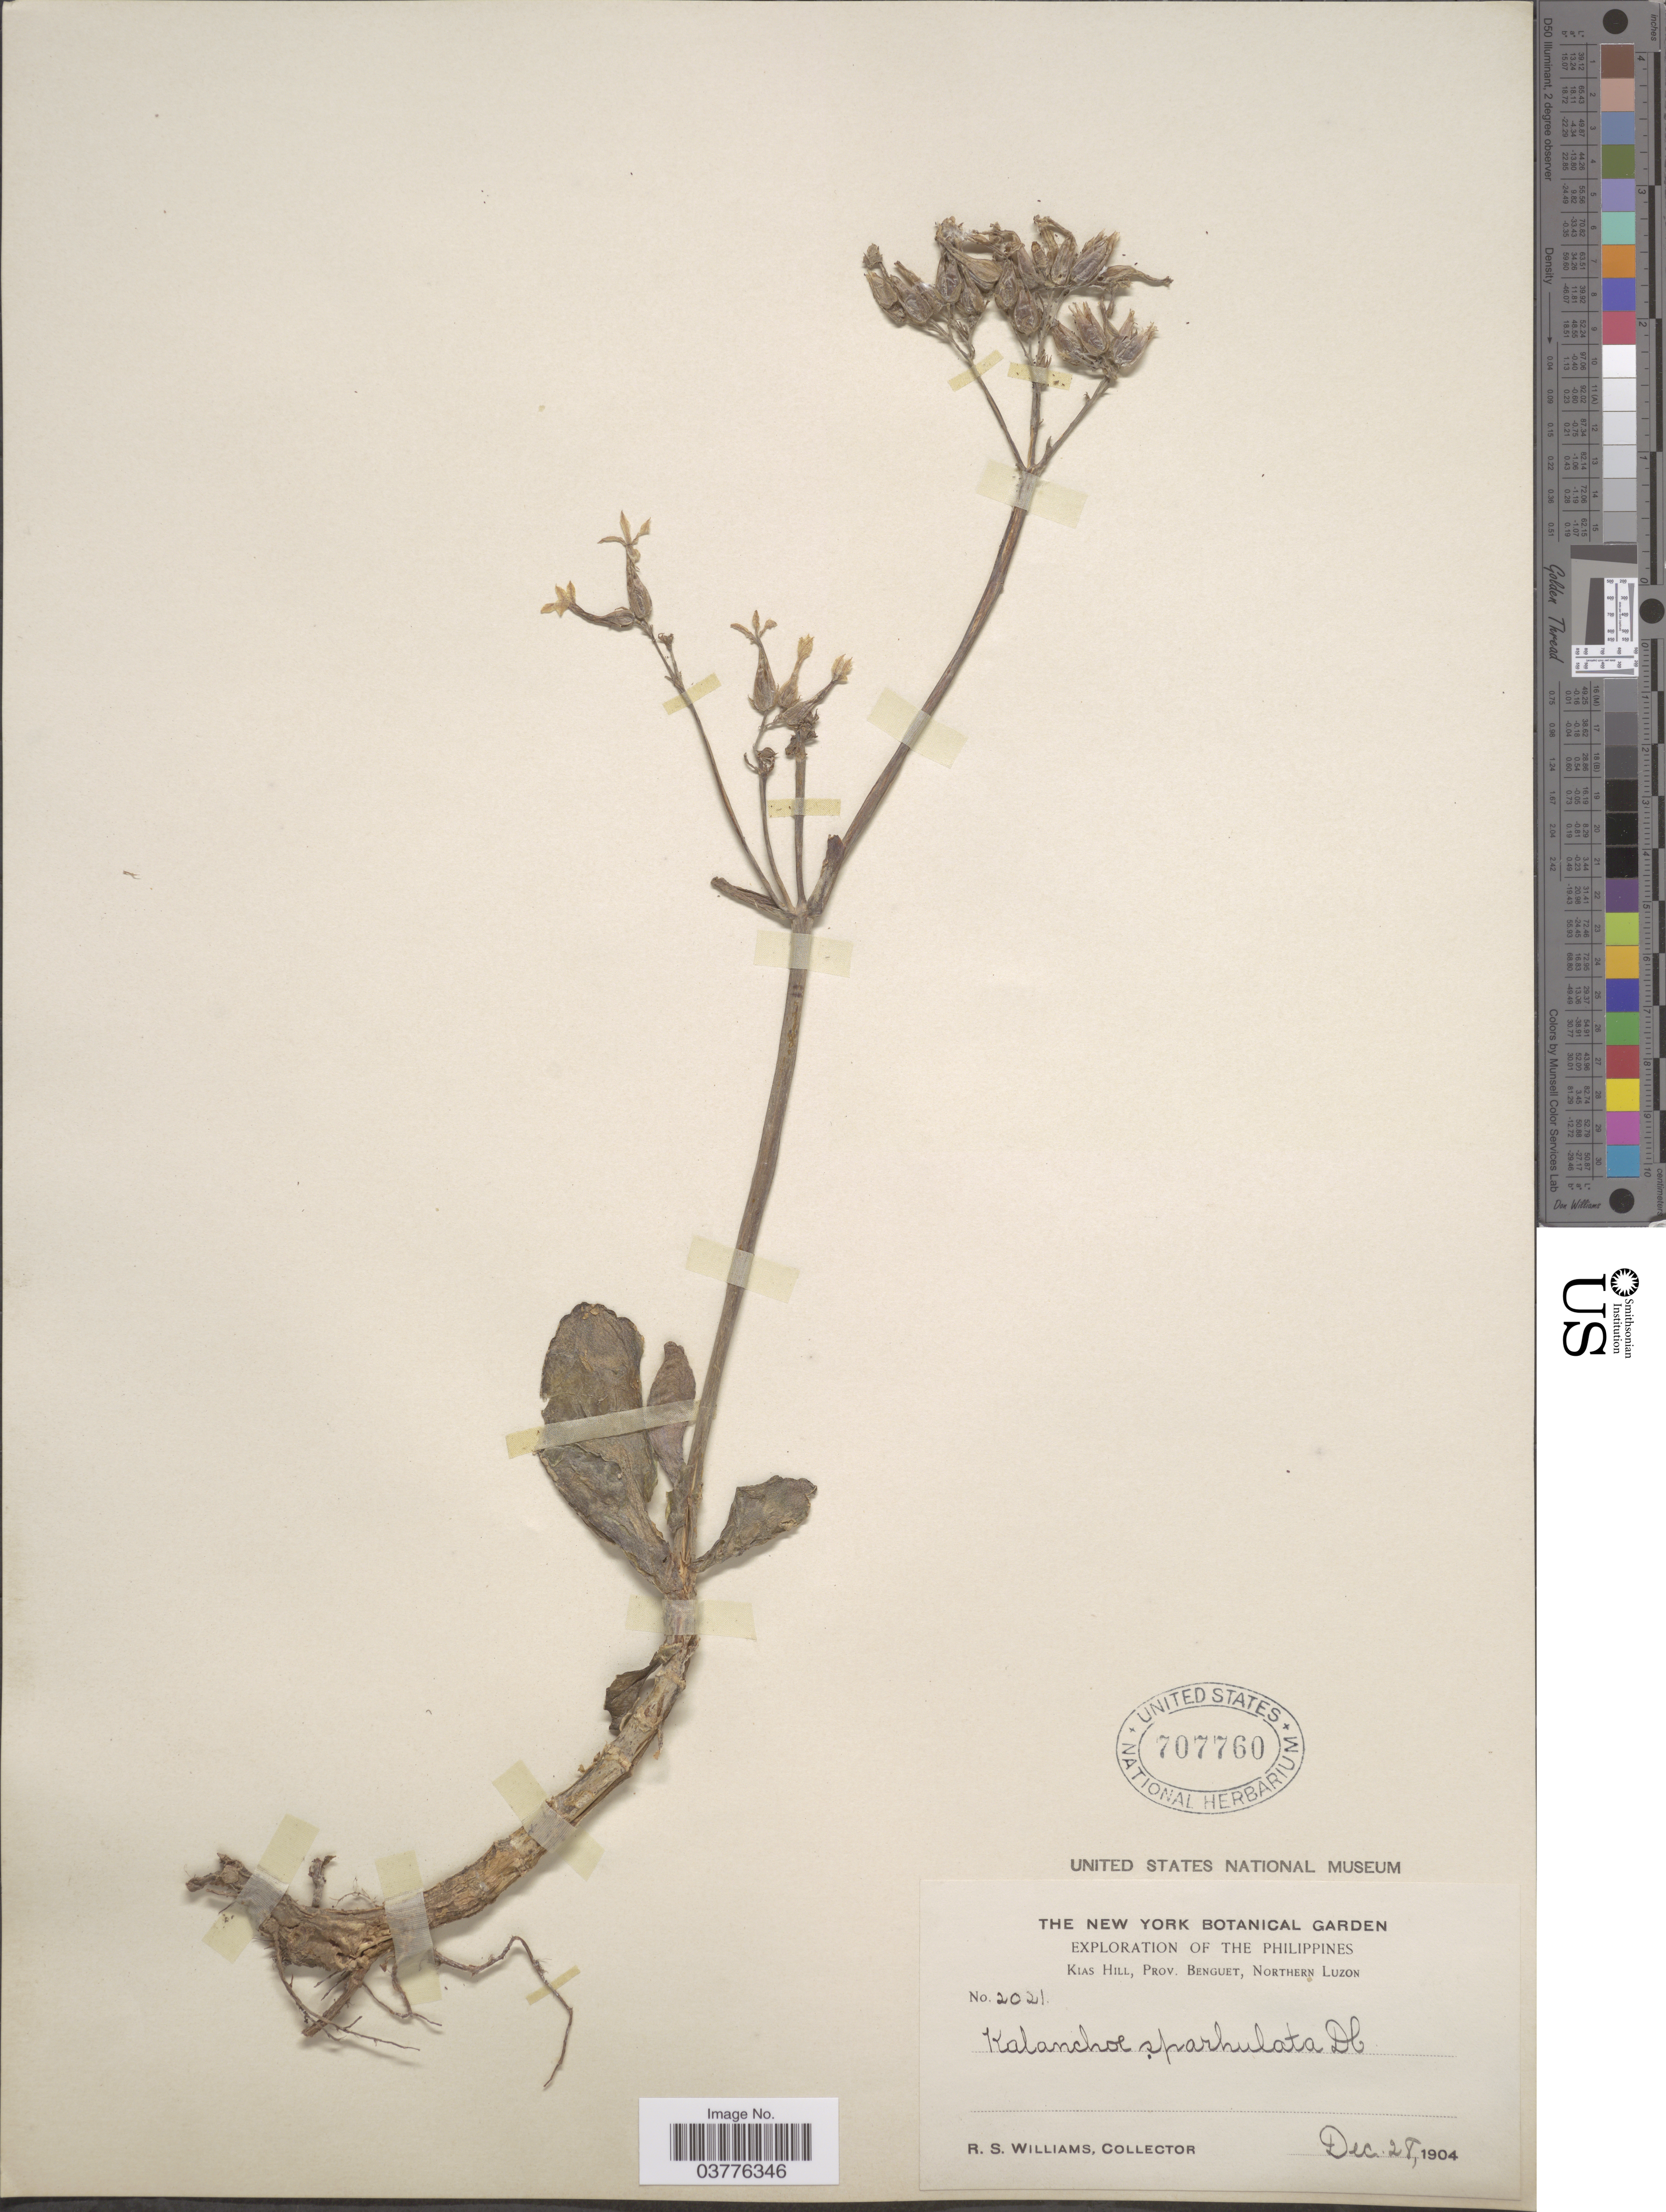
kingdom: Plantae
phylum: Tracheophyta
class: Magnoliopsida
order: Saxifragales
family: Crassulaceae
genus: Kalanchoe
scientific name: Kalanchoe spathulata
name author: DC.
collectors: R. S. Williams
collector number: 2021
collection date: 1904-12-28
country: Philippines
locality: The Philippines. Kias Hill, Prov. Benguet, Northern Luzon.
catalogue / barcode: US 707760